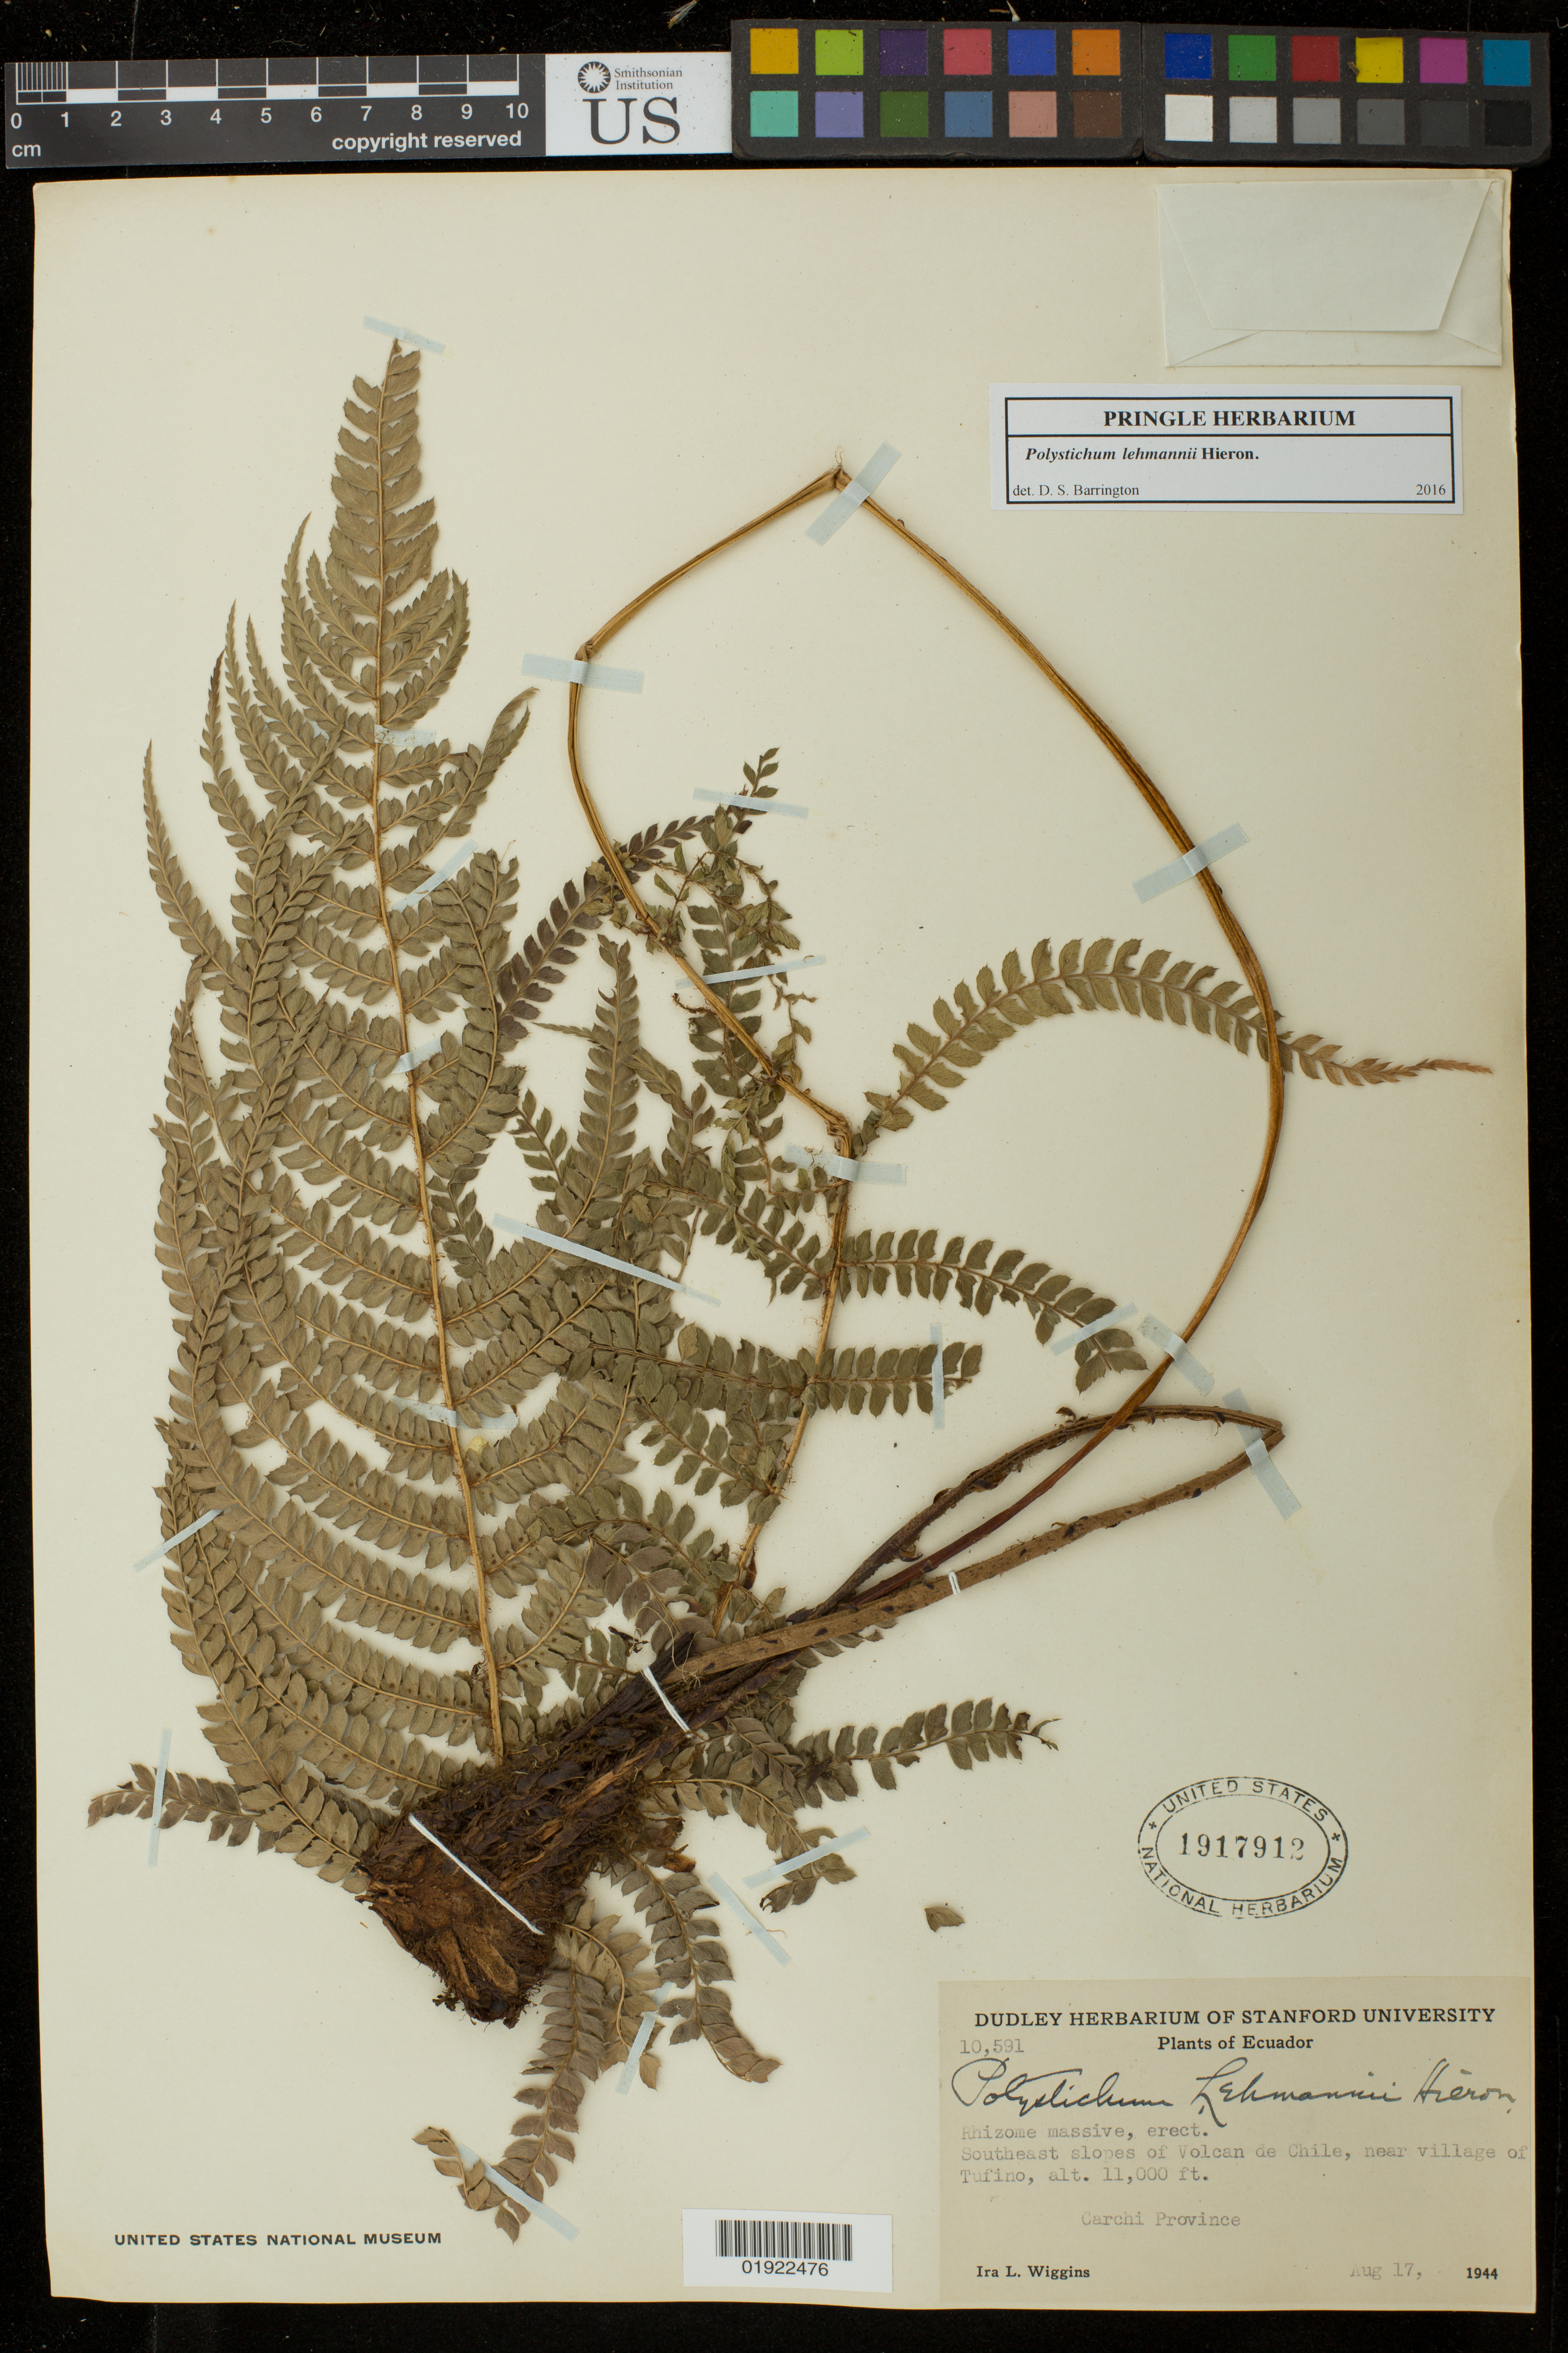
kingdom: Plantae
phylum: Tracheophyta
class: Polypodiopsida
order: Polypodiales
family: Dryopteridaceae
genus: Polystichum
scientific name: Polystichum lehmannii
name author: Hieron.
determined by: Barrington, D. S., Curator (VT), University of Vermont (UNITED STATES)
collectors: I. L. Wiggins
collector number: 10,591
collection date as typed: Aug. 17, 1944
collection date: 1944-08-17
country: Ecuador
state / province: Carchi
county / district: Tufiño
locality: Southeast slopes of Volcan de Chile, near village of Tufino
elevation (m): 3353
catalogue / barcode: US 1917912